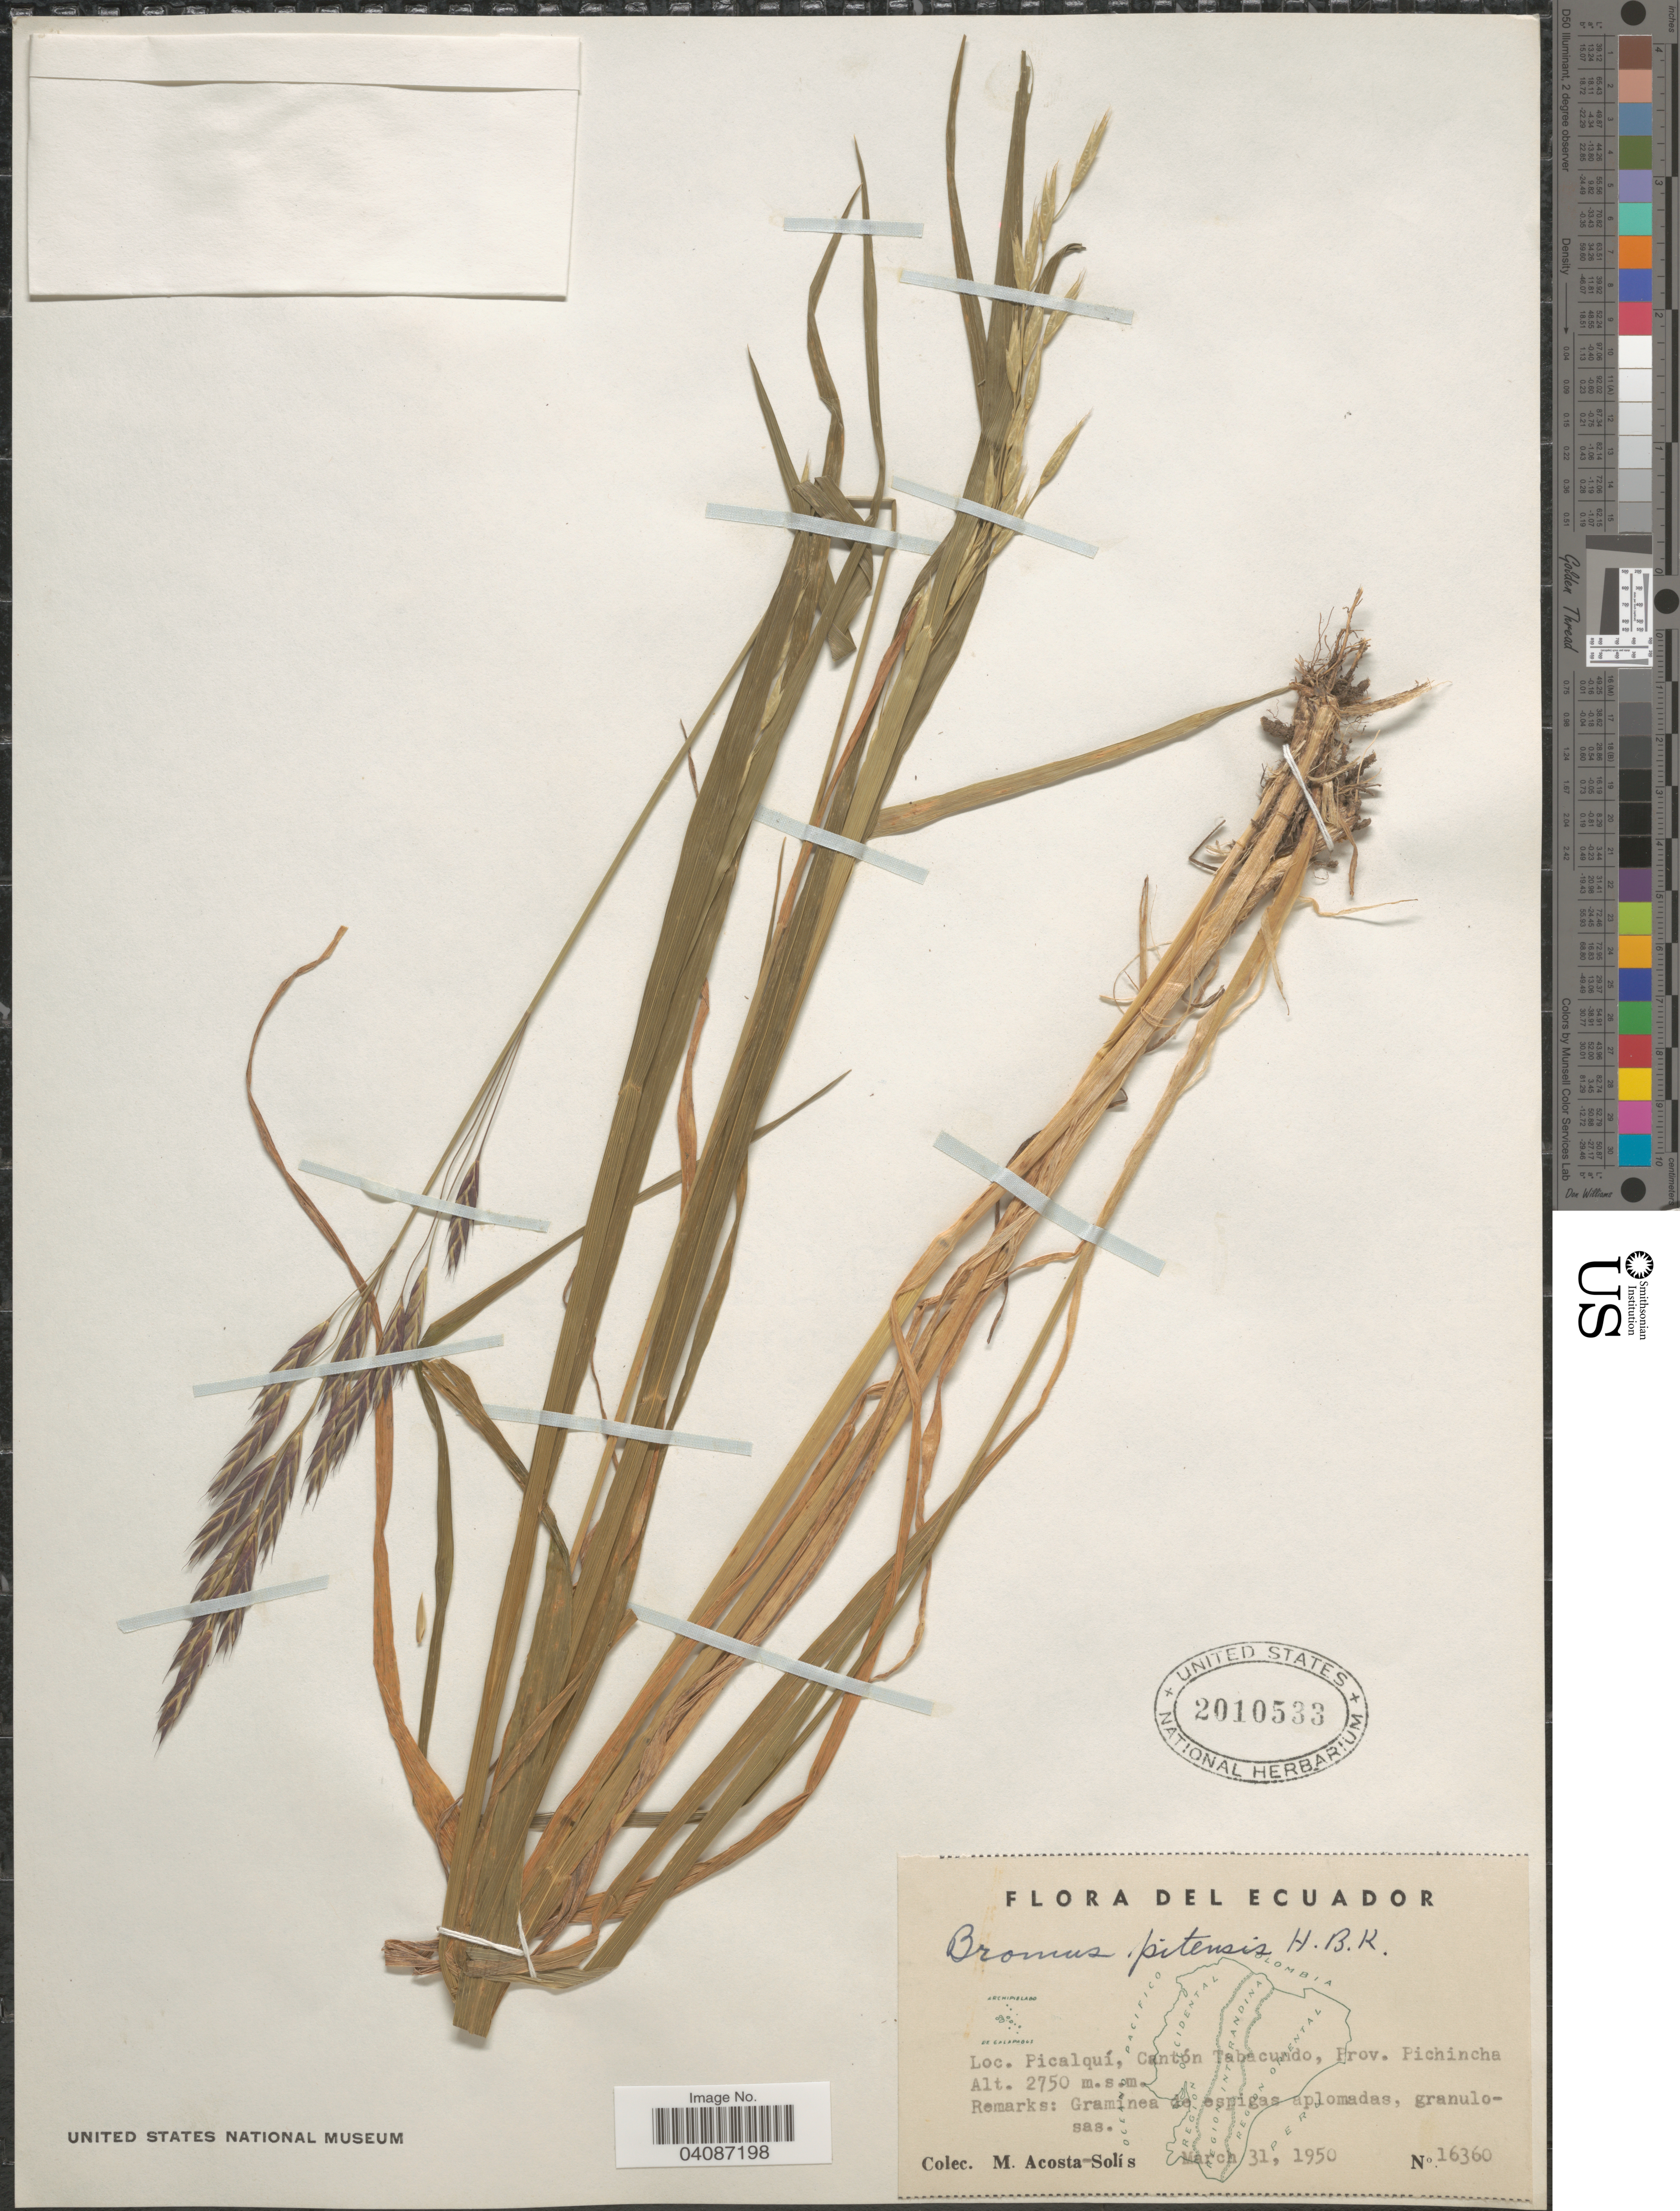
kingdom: Plantae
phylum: Tracheophyta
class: Liliopsida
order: Poales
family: Poaceae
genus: Bromus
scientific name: Bromus pitensis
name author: Kunth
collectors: M. Acosta Solis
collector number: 16360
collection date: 1950-03-31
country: Ecuador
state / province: Pichincha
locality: Picalquí, Cantón Tabacundo.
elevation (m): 2750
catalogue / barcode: US 2010533